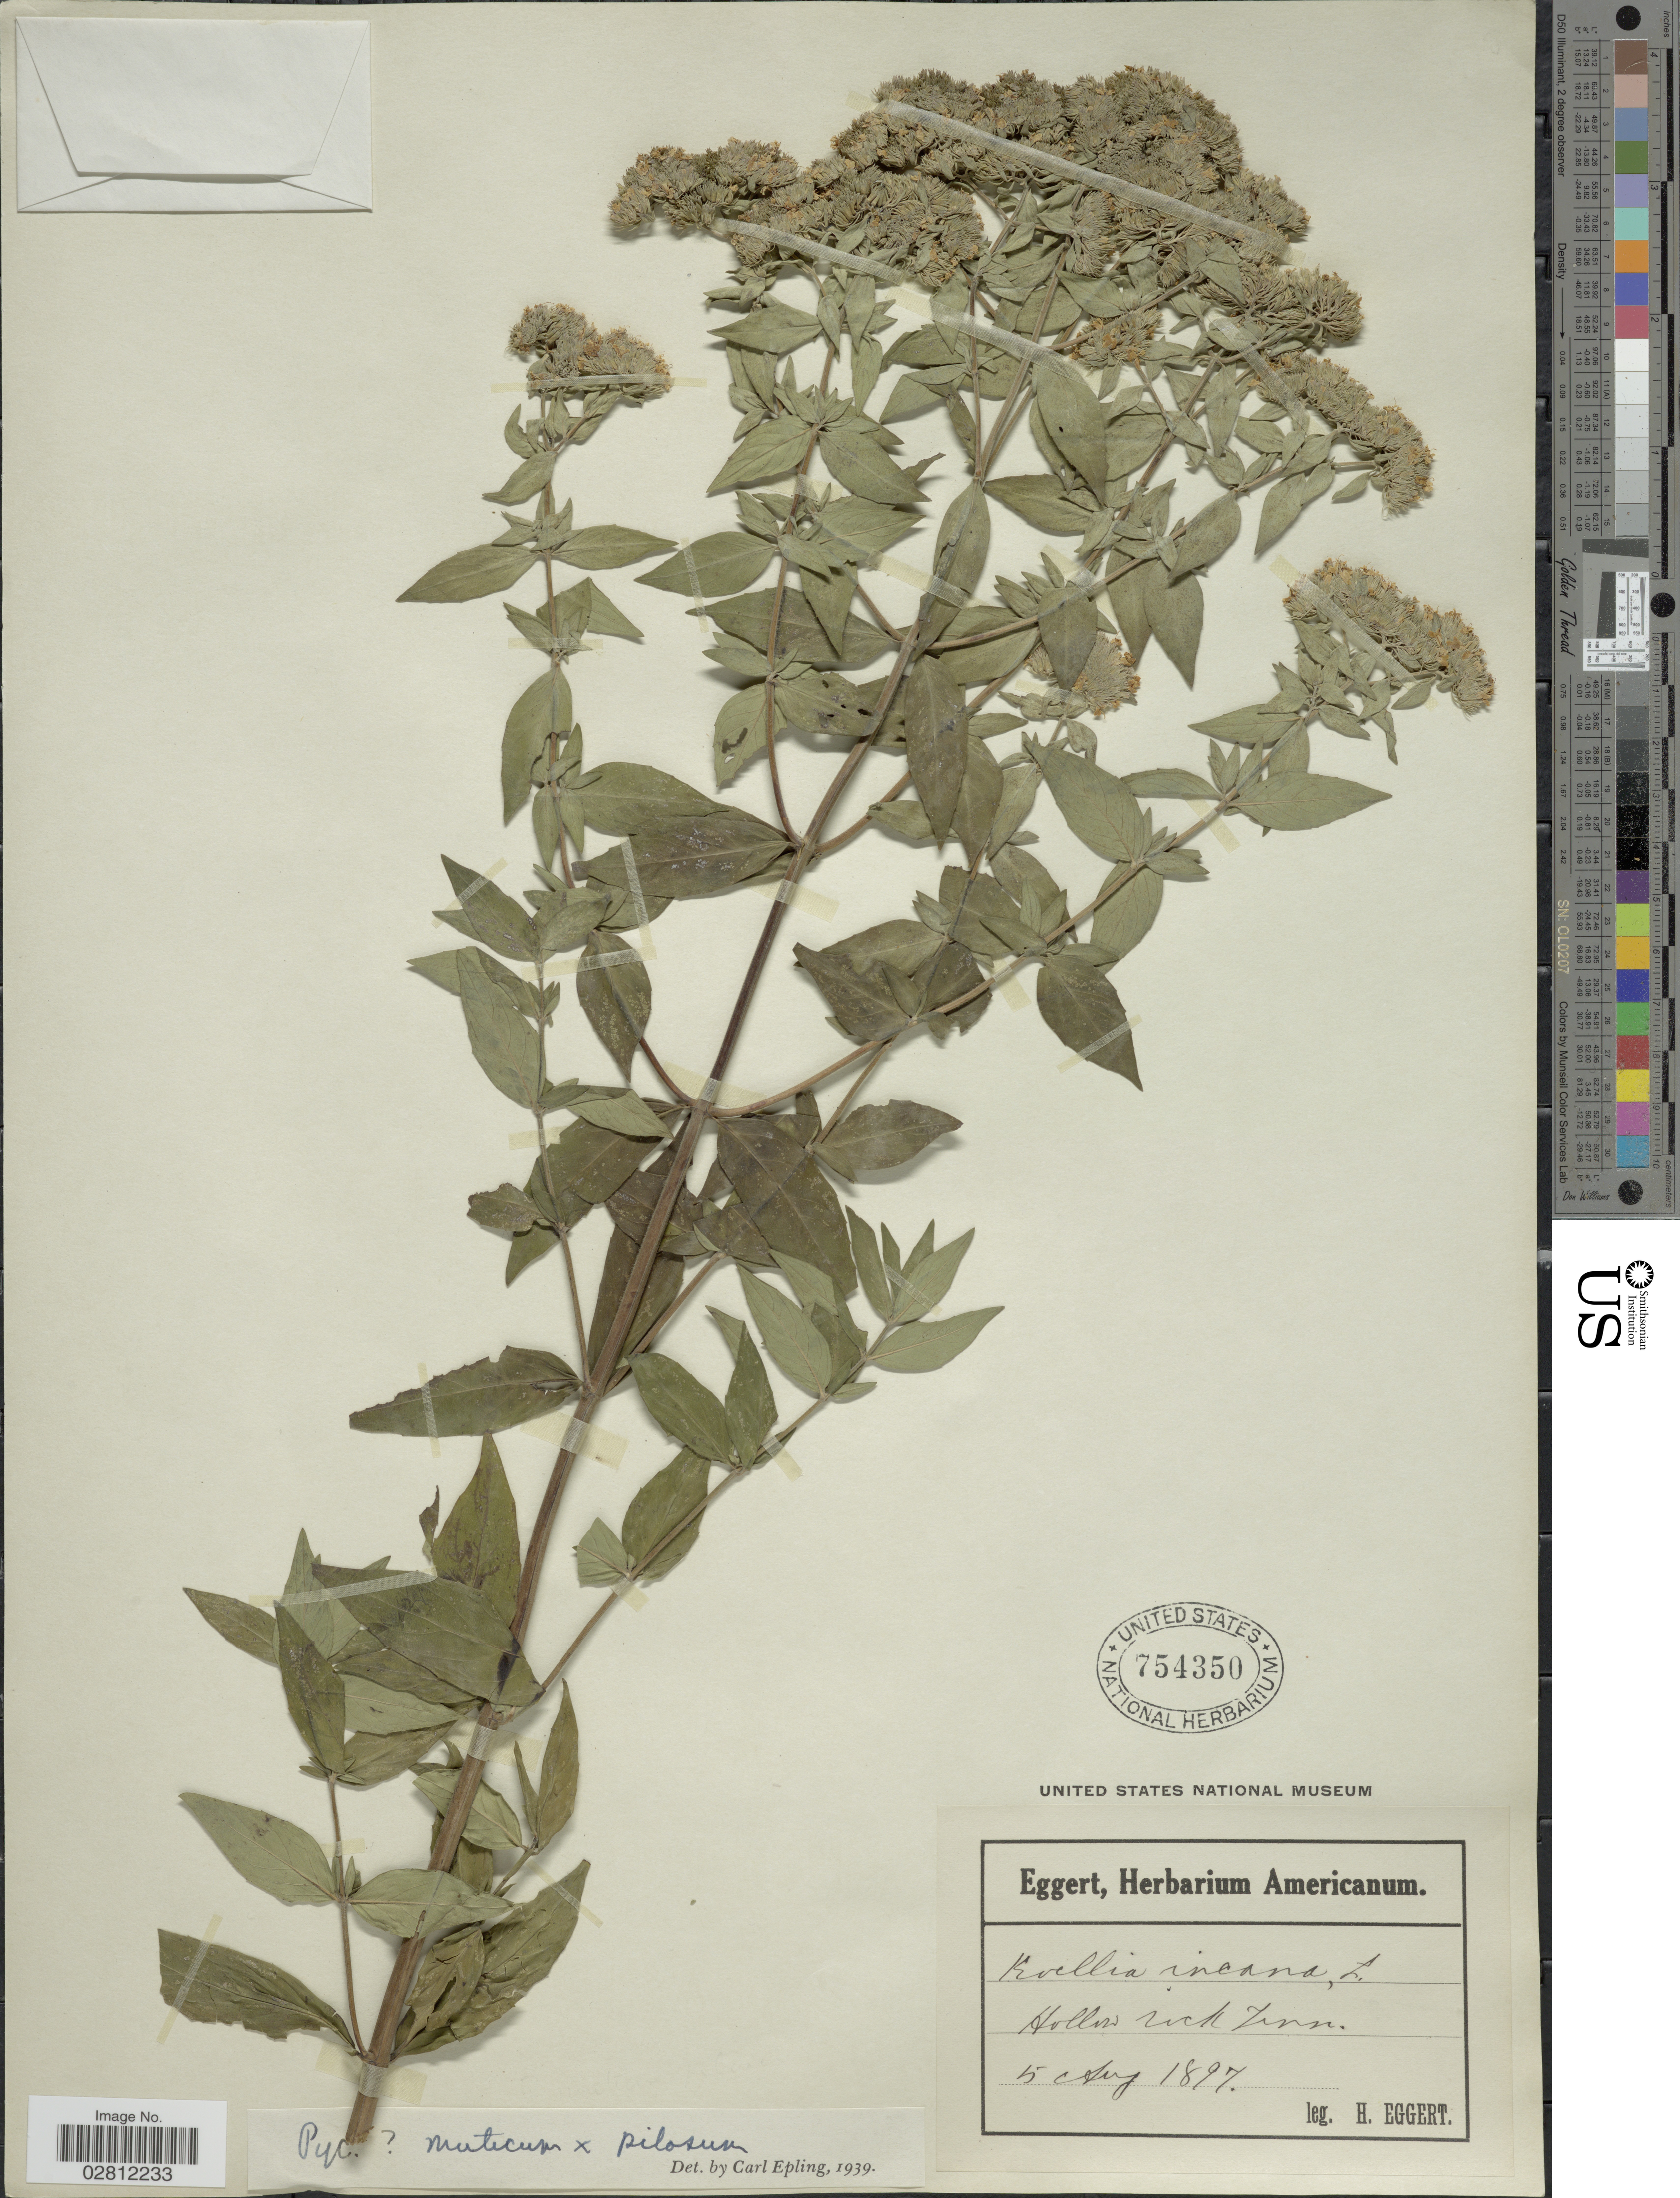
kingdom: Plantae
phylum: Tracheophyta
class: Magnoliopsida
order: Lamiales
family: Lamiaceae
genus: Pycnanthemum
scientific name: Pycnanthemum pilosum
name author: Nutt.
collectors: H. Eggert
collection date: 1897-08-05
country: United States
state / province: Tennessee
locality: Hollow rich.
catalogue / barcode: US 754350